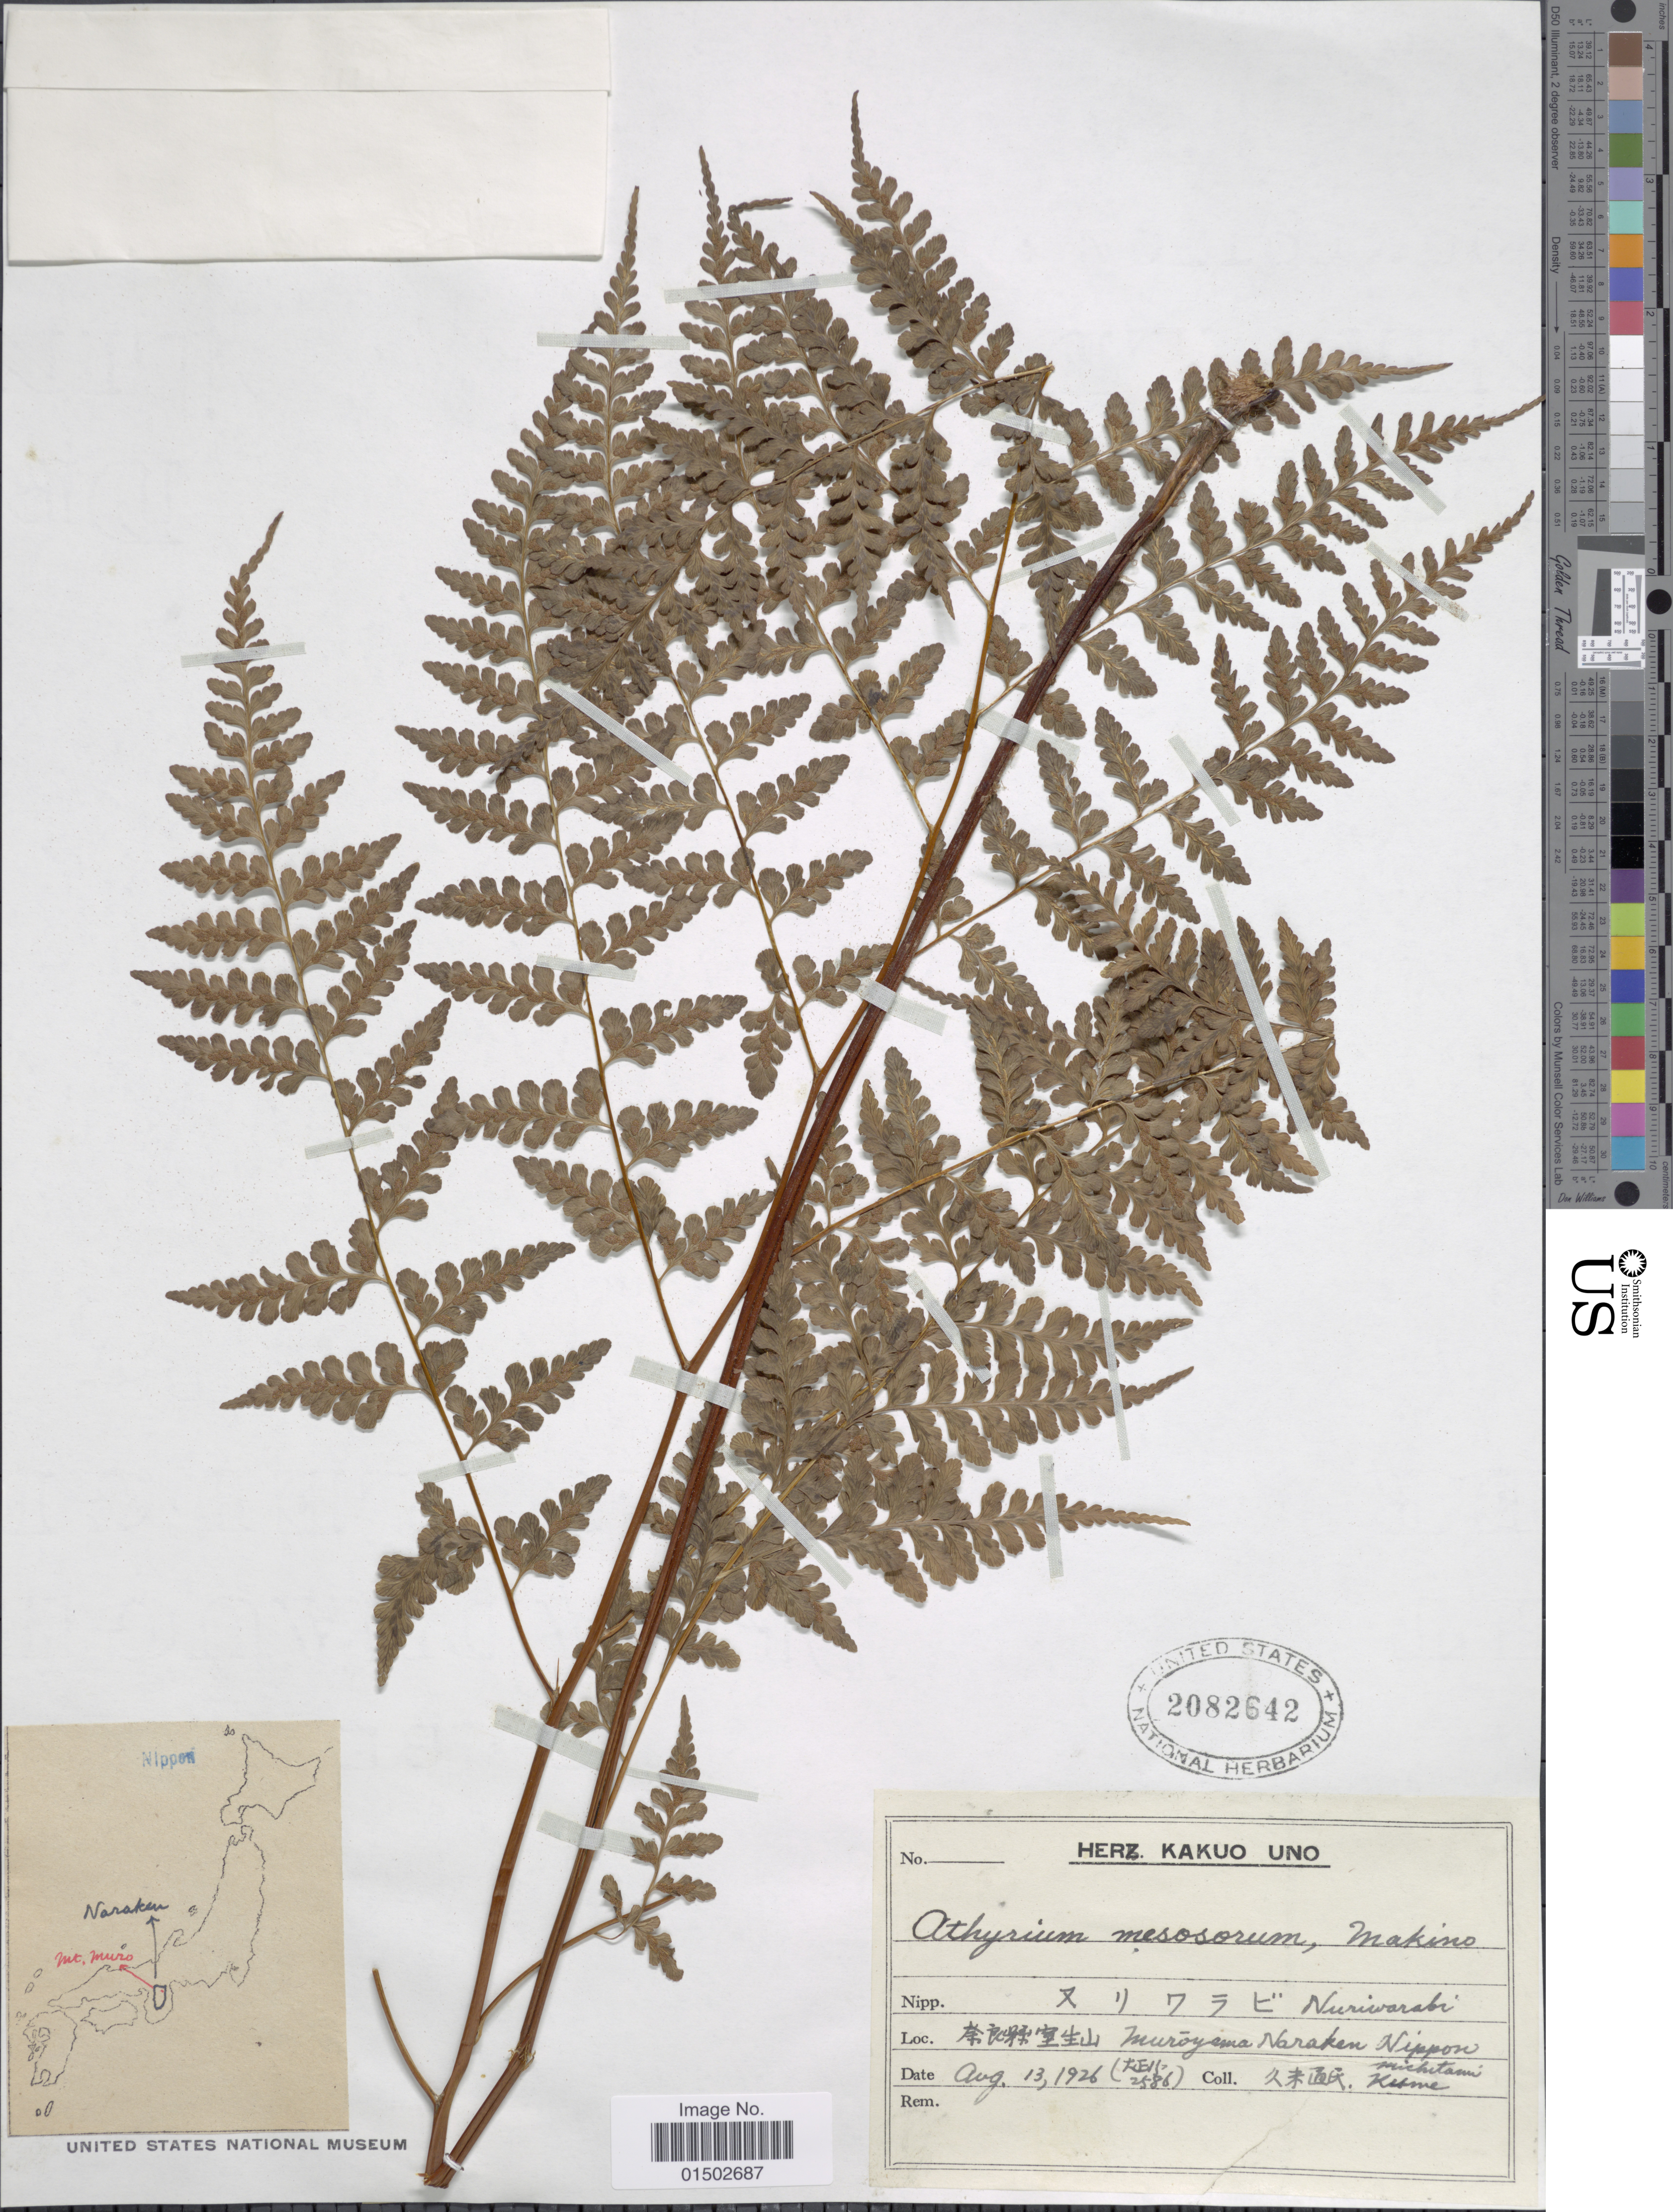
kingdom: Plantae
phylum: Tracheophyta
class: Polypodiopsida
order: Polypodiales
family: Rhachidosoraceae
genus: Rhachidosorus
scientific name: Rhachidosorus mesosorus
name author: (Makino) Ching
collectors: M. Kume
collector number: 2586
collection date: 1926-08-13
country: Japan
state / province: Nara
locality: Muroyama, Nara-ken Nippon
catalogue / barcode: US 2082642